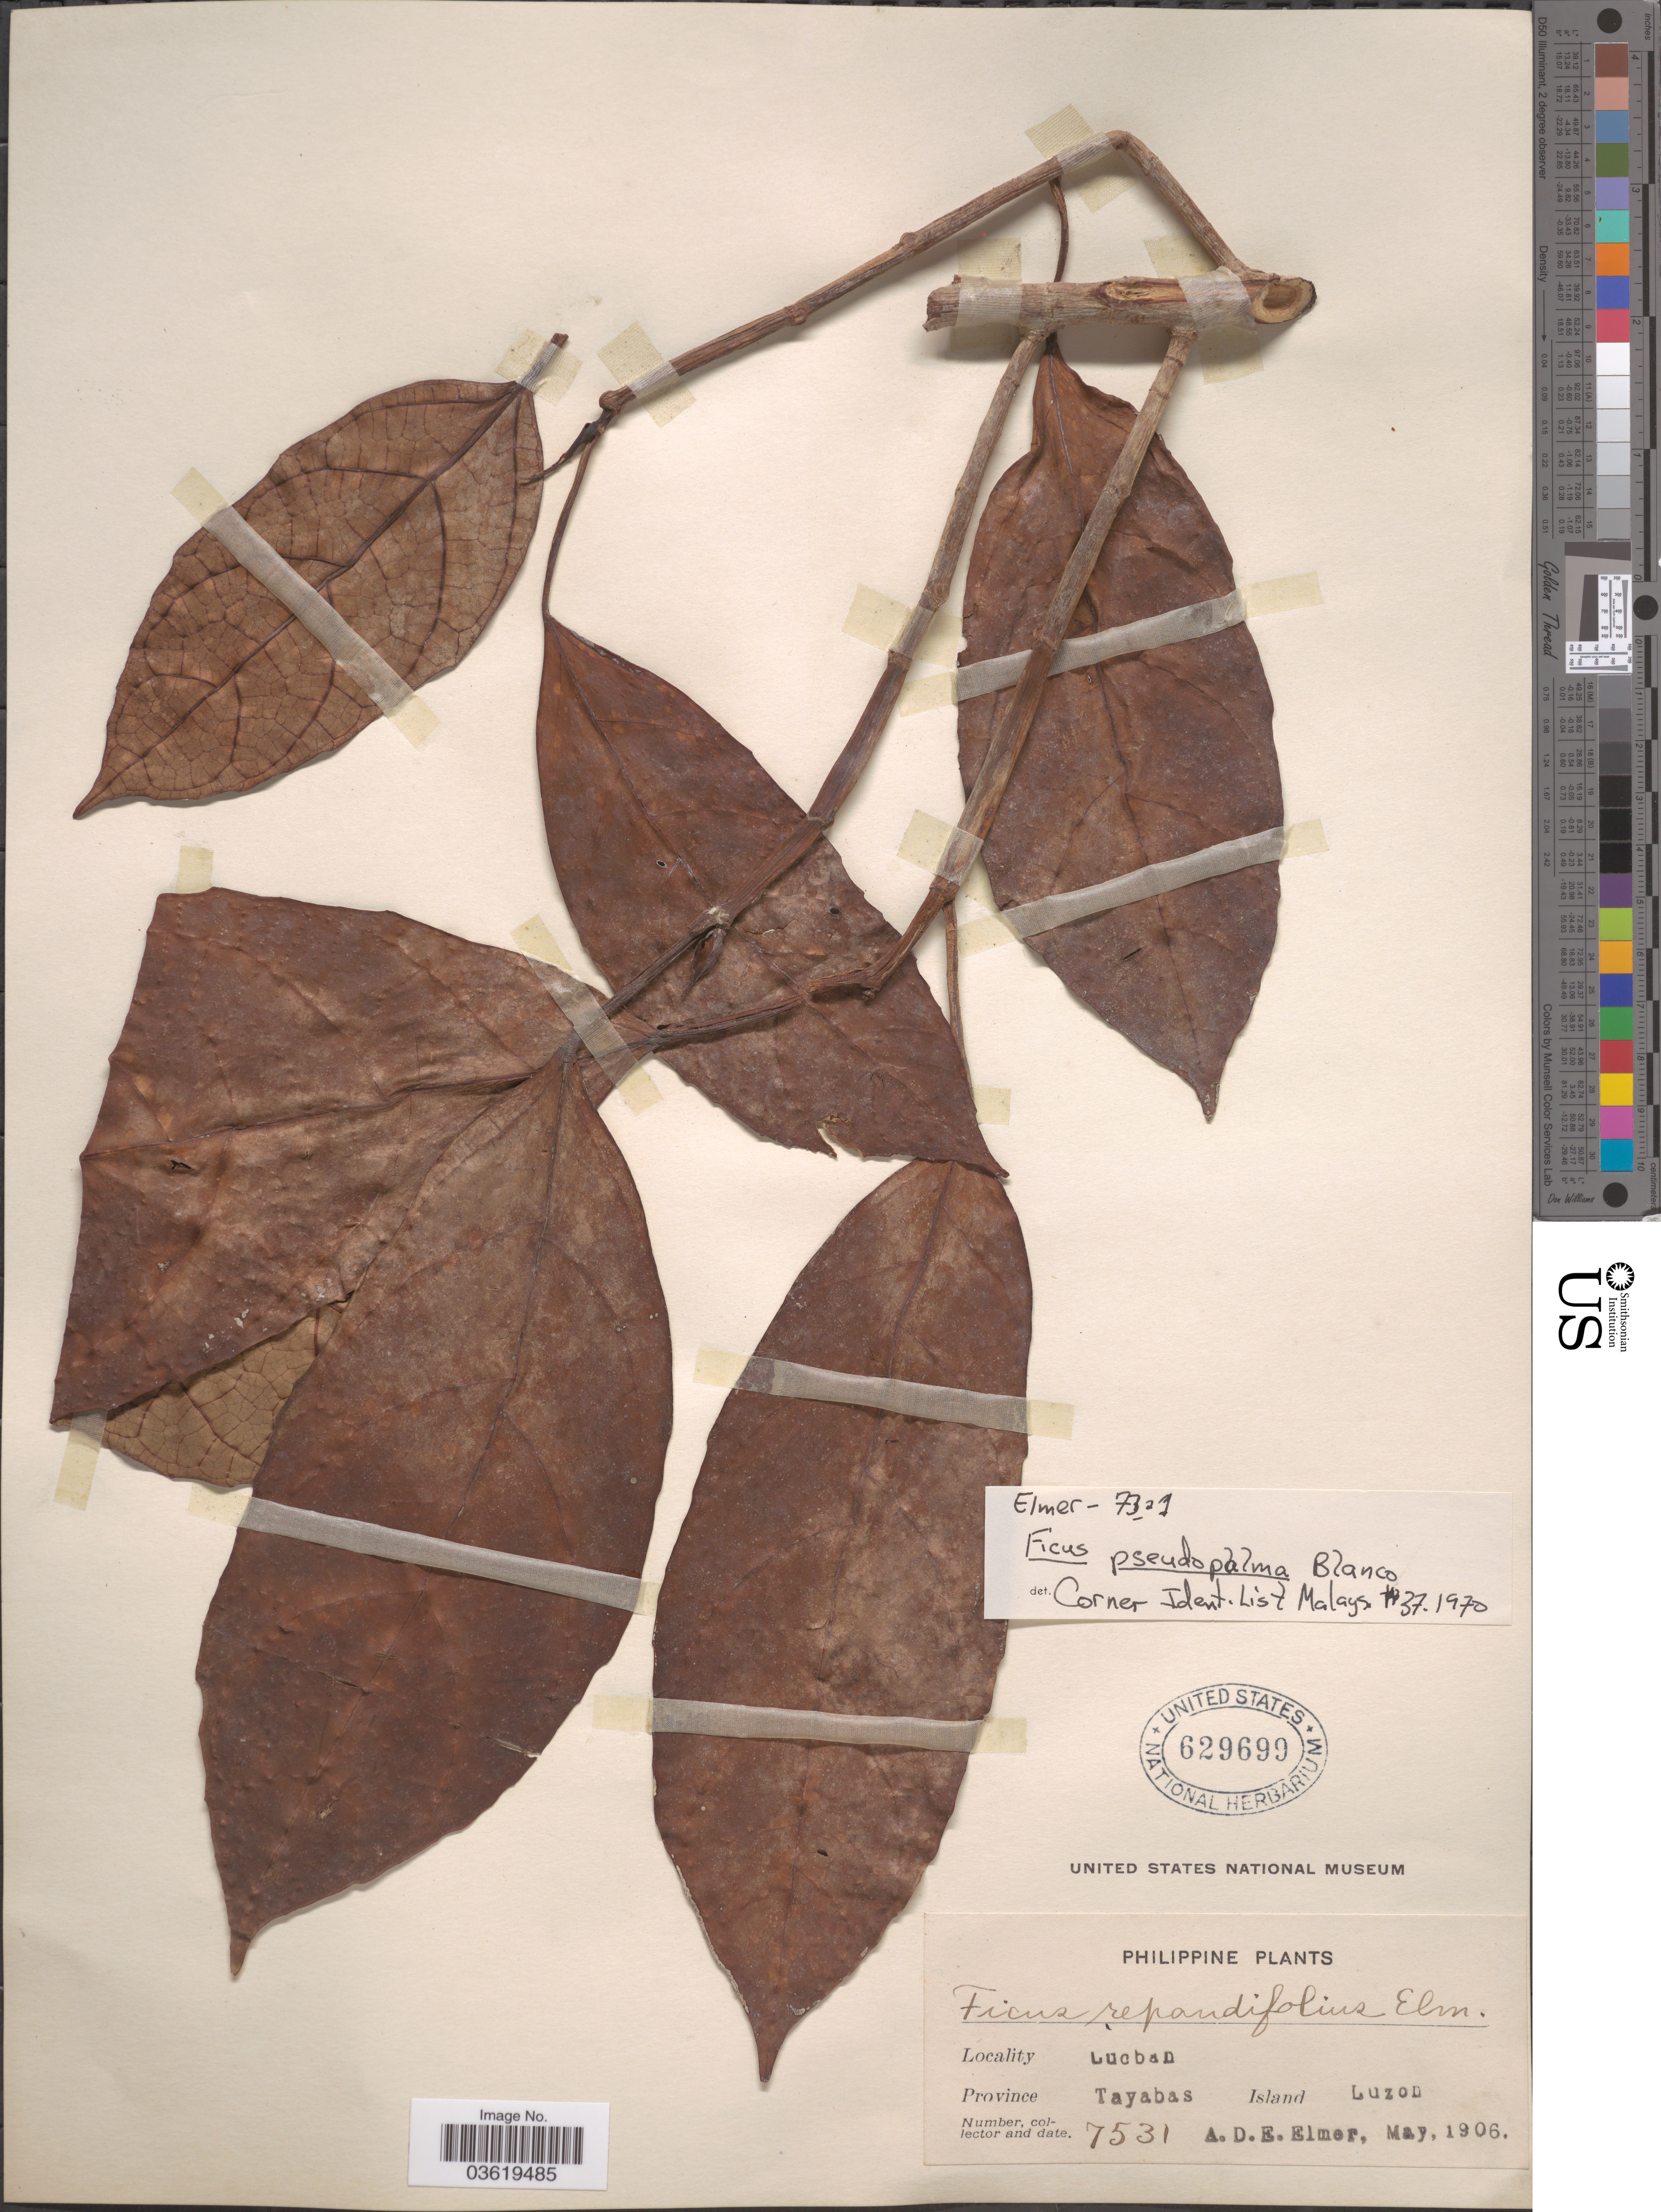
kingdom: Plantae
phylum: Tracheophyta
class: Magnoliopsida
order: Rosales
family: Moraceae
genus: Ficus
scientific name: Ficus pseudopalma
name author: Blanco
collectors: A. D. E. Elmer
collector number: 7531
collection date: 1906-05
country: Philippines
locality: Lucban. Province Tayabas. Island Luzon.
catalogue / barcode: US 629699